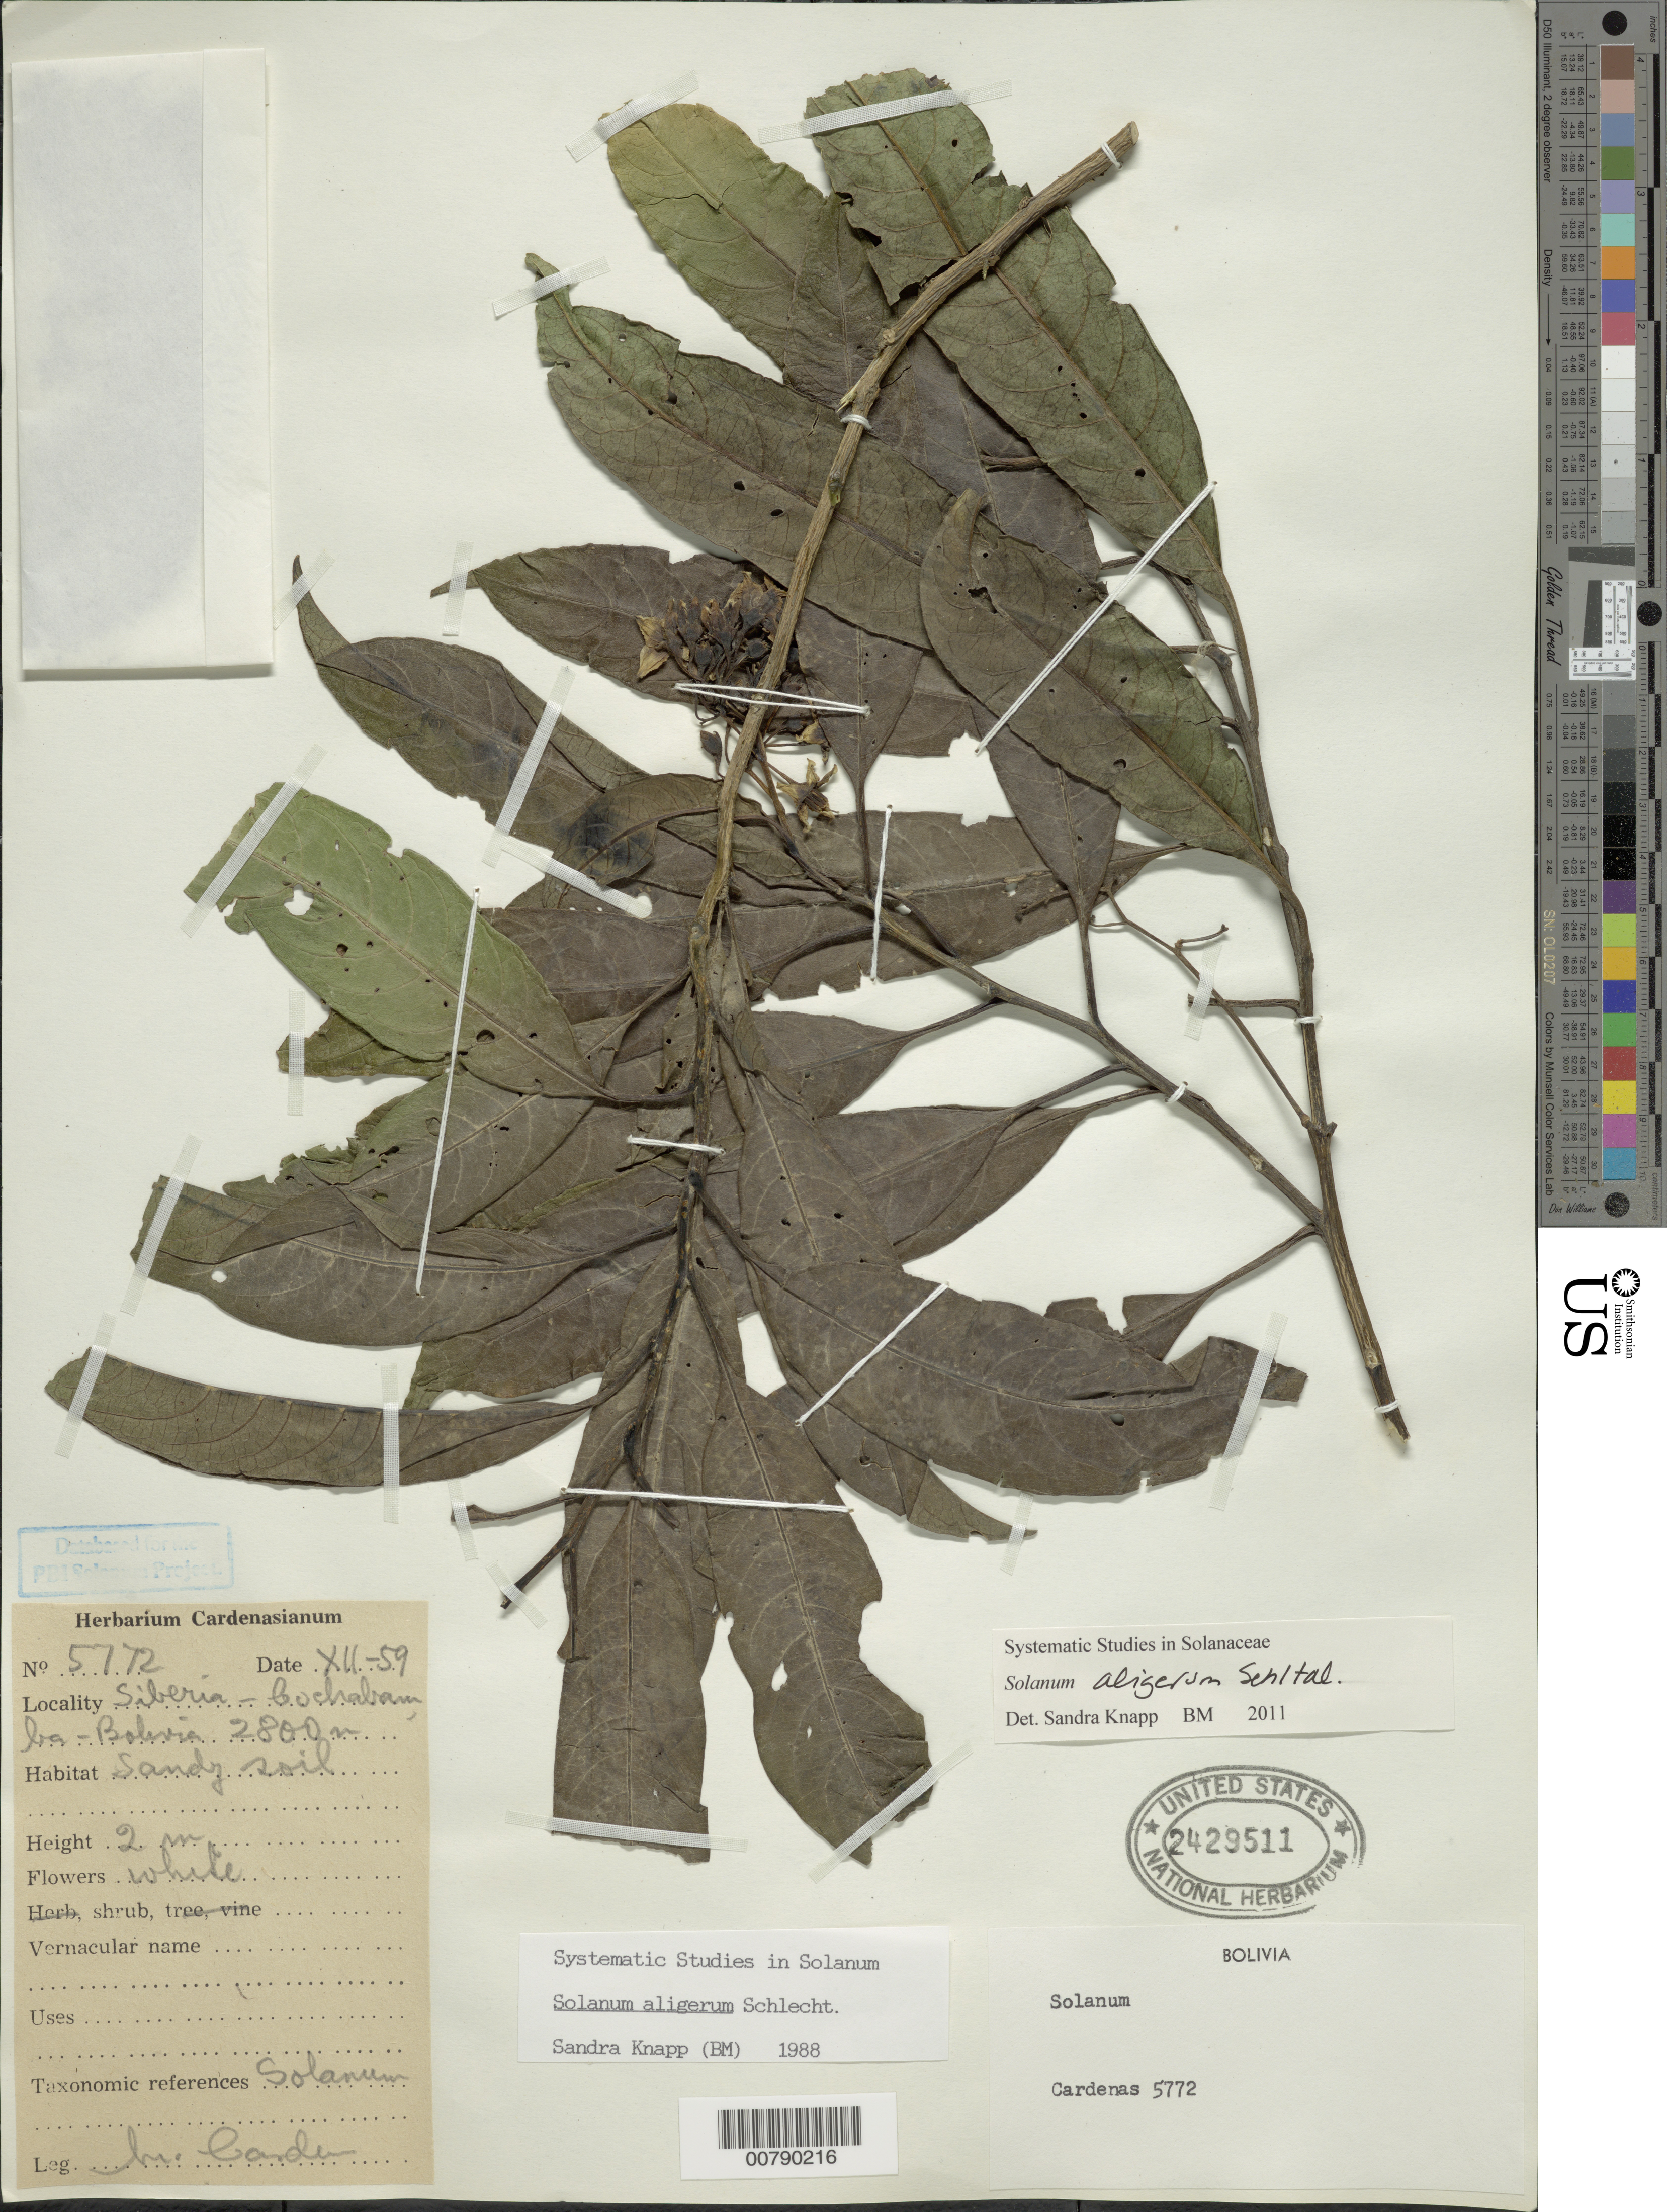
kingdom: Plantae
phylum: Tracheophyta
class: Magnoliopsida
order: Solanales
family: Solanaceae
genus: Solanum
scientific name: Solanum aligerum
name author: Schltdl.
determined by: Knapp, S. D.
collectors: M. Cárdenas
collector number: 5772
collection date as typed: Dec 1959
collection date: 1959-12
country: Bolivia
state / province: Cochabamba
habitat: sandy soil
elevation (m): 2800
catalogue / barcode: US 2429511